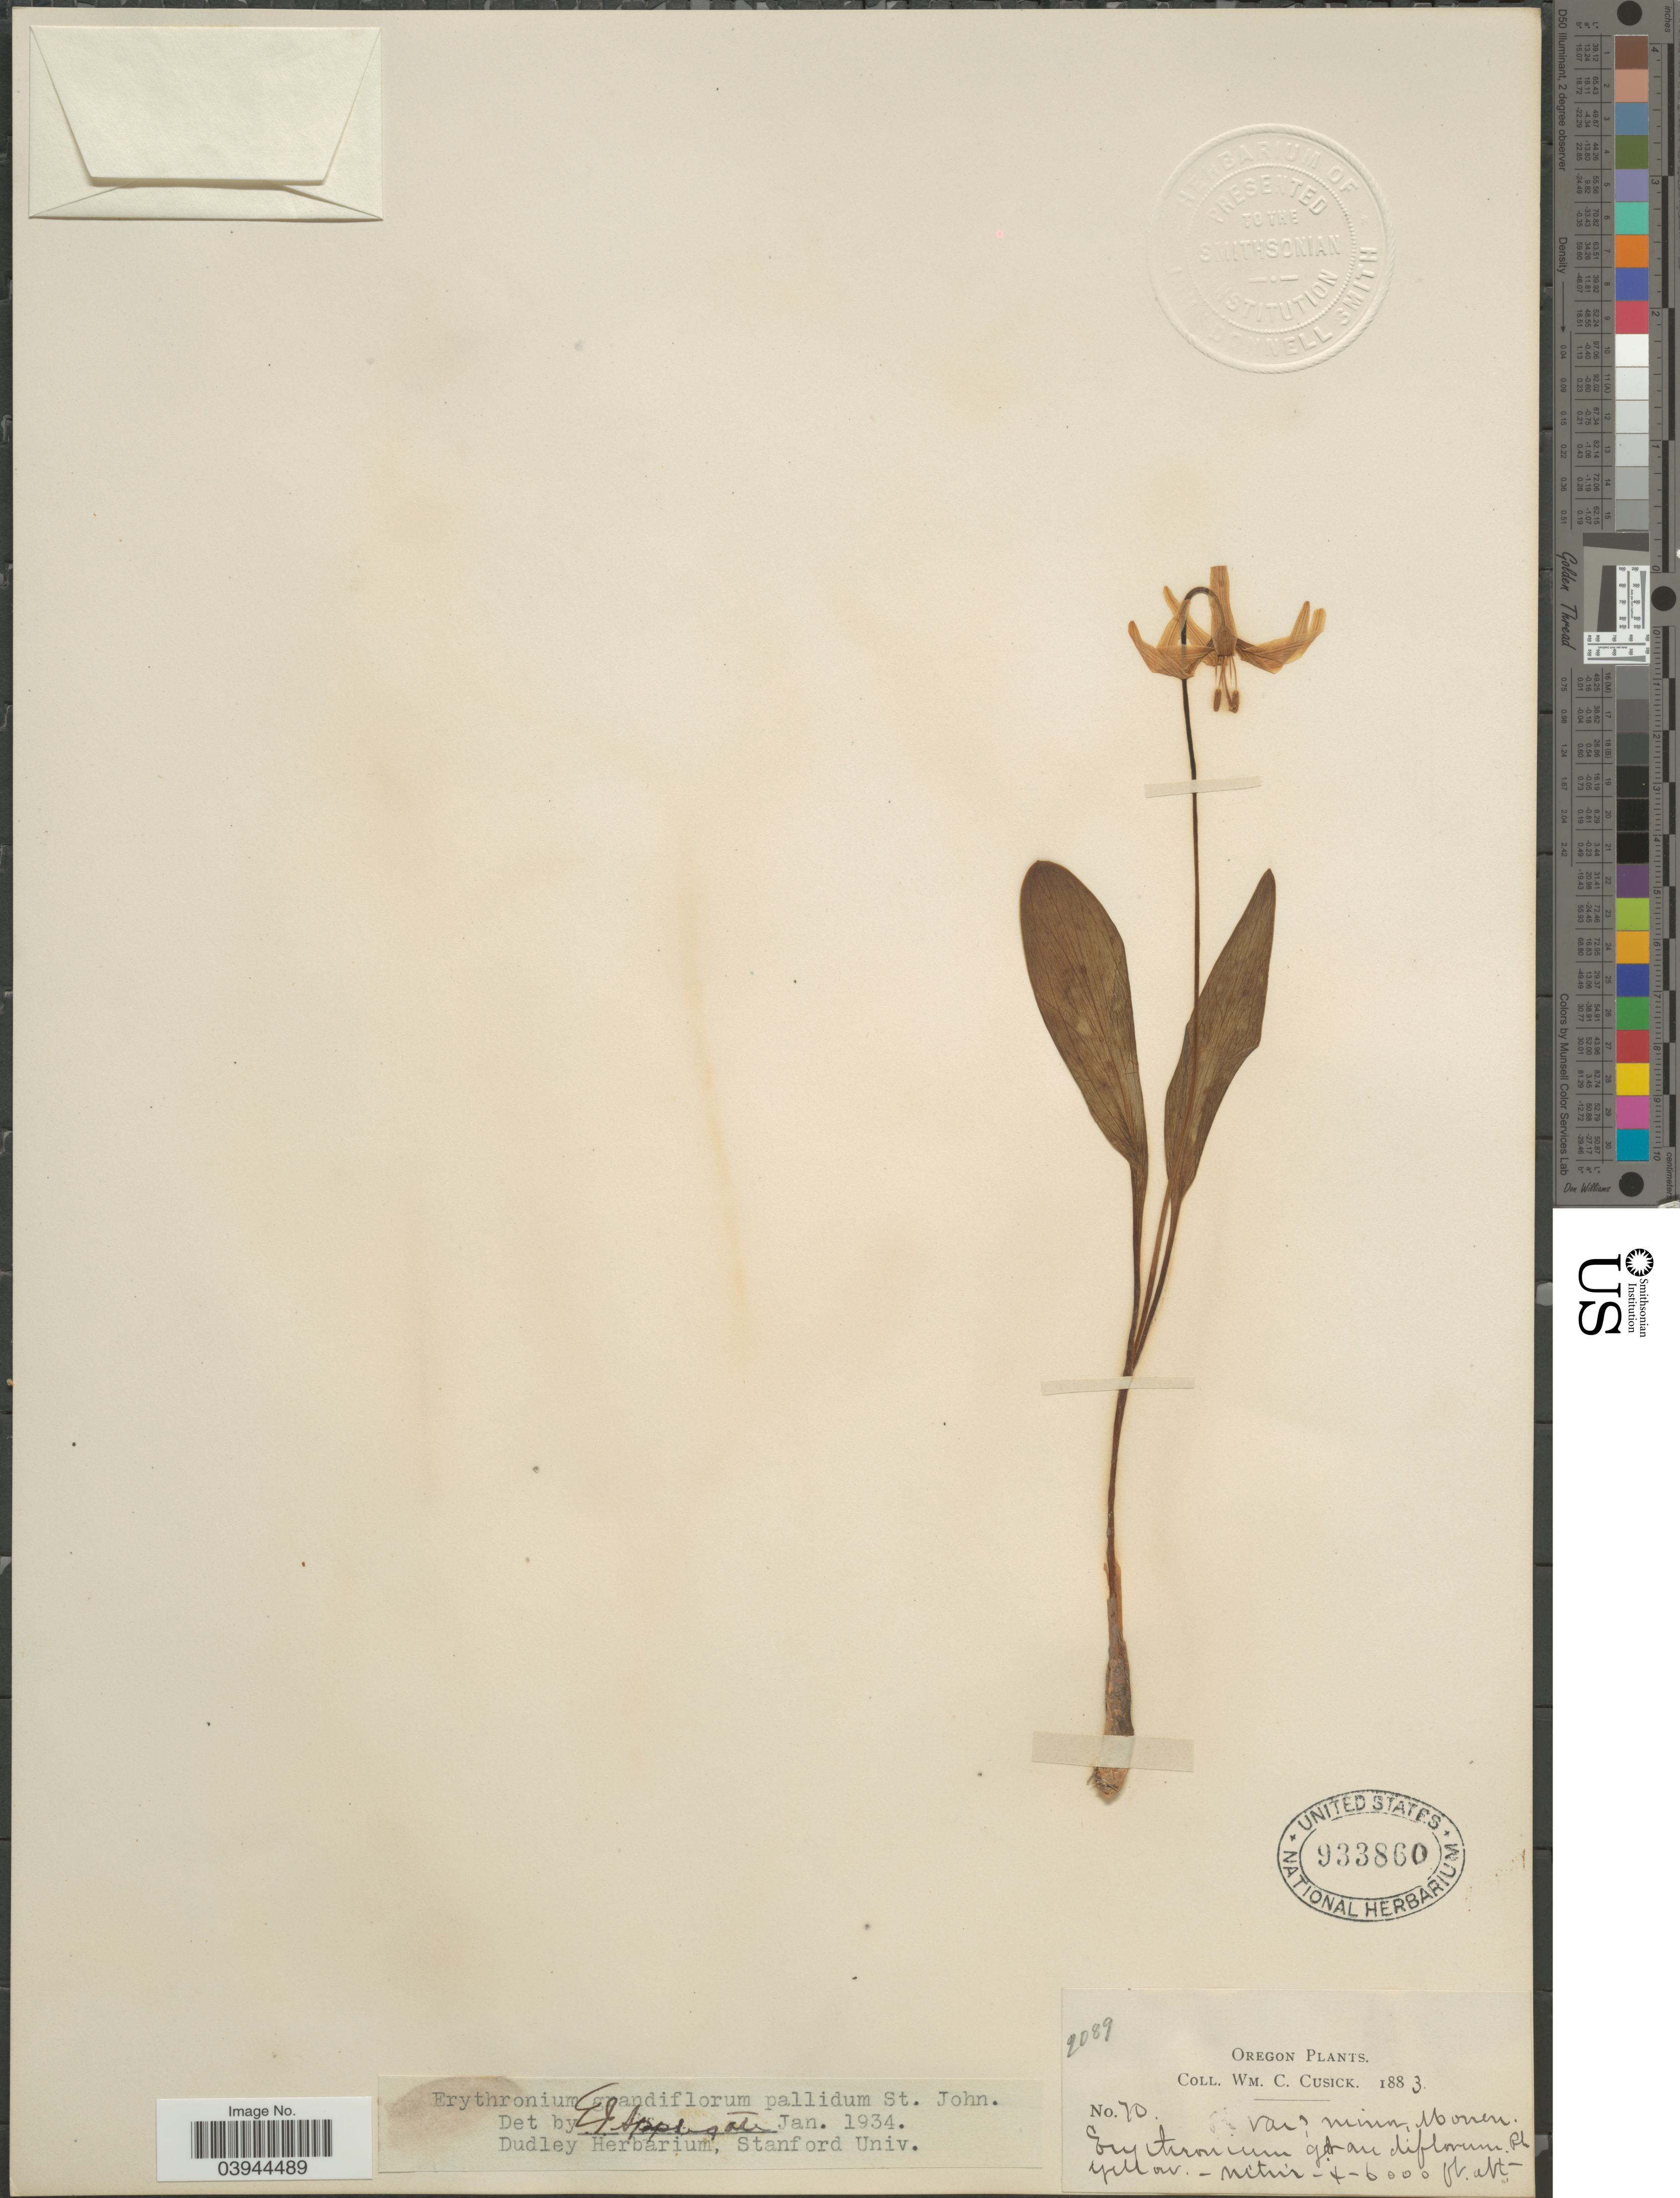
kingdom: Plantae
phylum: Tracheophyta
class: Liliopsida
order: Liliales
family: Liliaceae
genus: Erythronium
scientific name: Erythronium grandiflorum var. pallidum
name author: H. St. John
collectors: W. C. Cusick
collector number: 70*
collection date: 1883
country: United States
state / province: Oregon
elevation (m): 1219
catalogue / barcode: US 933860